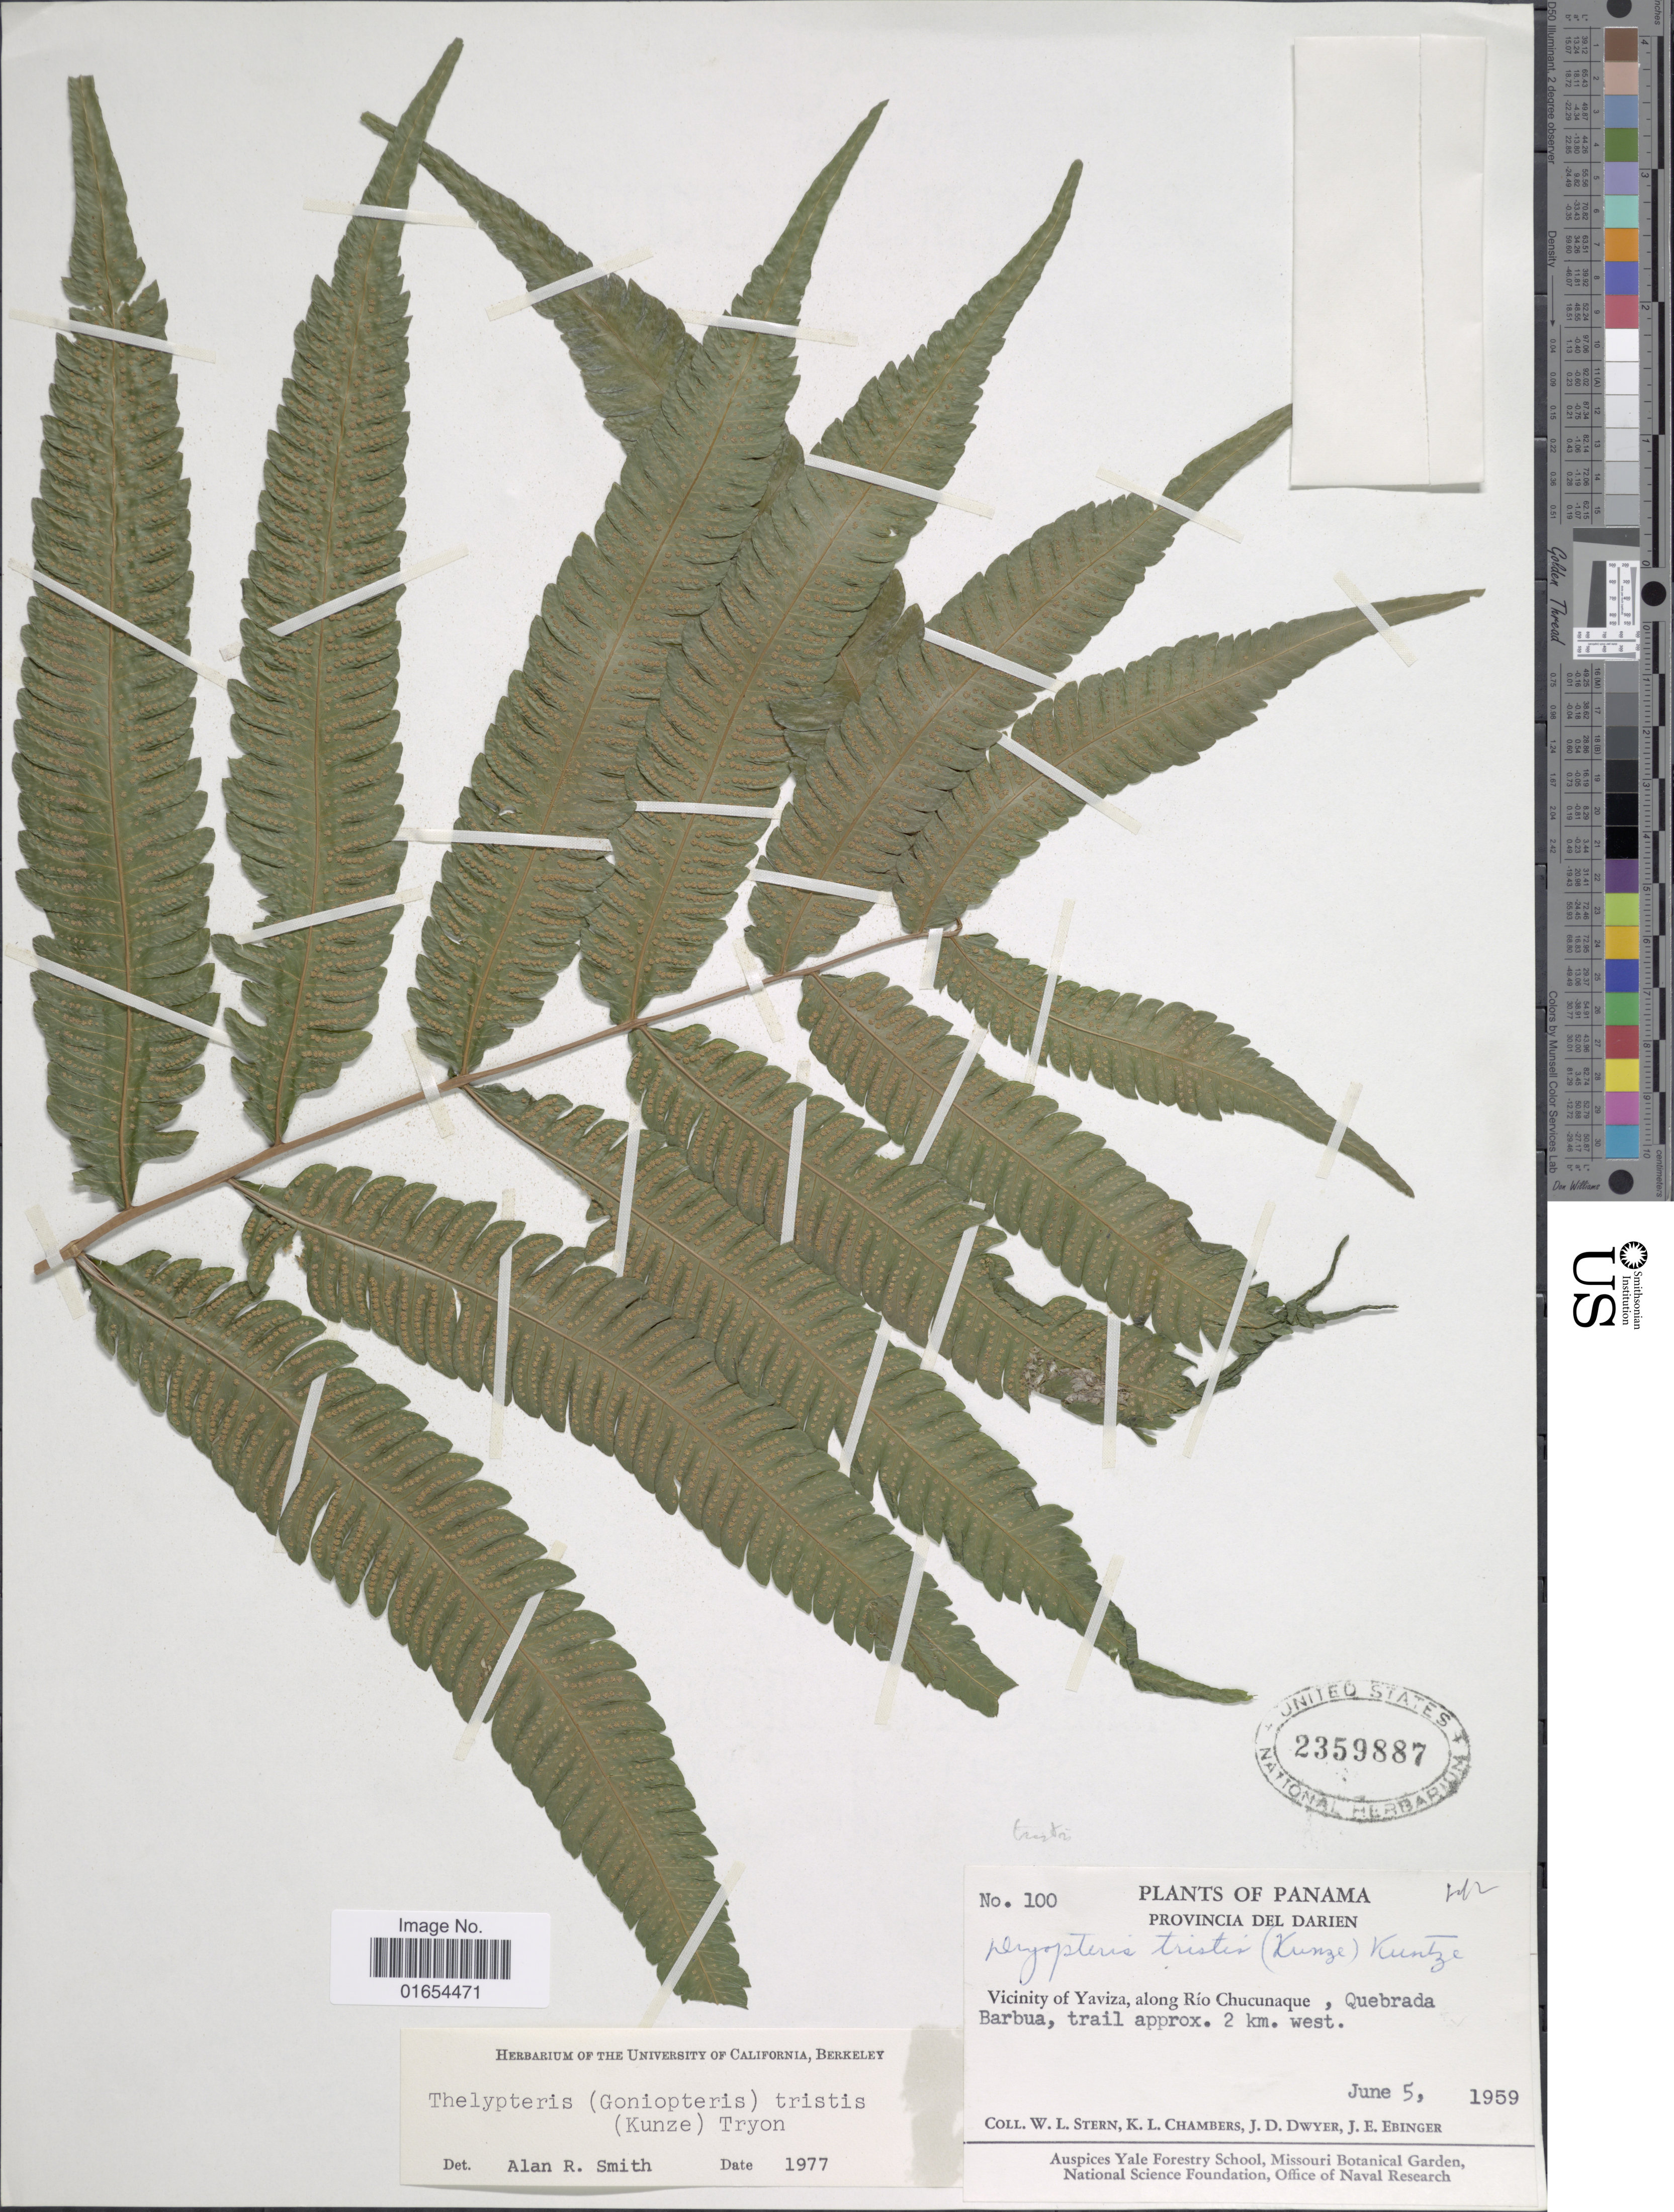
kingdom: Plantae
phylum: Tracheophyta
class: Polypodiopsida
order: Polypodiales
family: Thelypteridaceae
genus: Goniopteris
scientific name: Goniopteris tristis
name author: (Kuntze) Brade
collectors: W. L. Stern, K. Chambers, J. D. Dwyer & J. Ebinger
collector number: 100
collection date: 1959-06-05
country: Panama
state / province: Darién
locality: Vicinity of Yaviza, along Rio Chucunaque, Quebrada Barbua, trail approx. 2 km west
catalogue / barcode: US 2359887